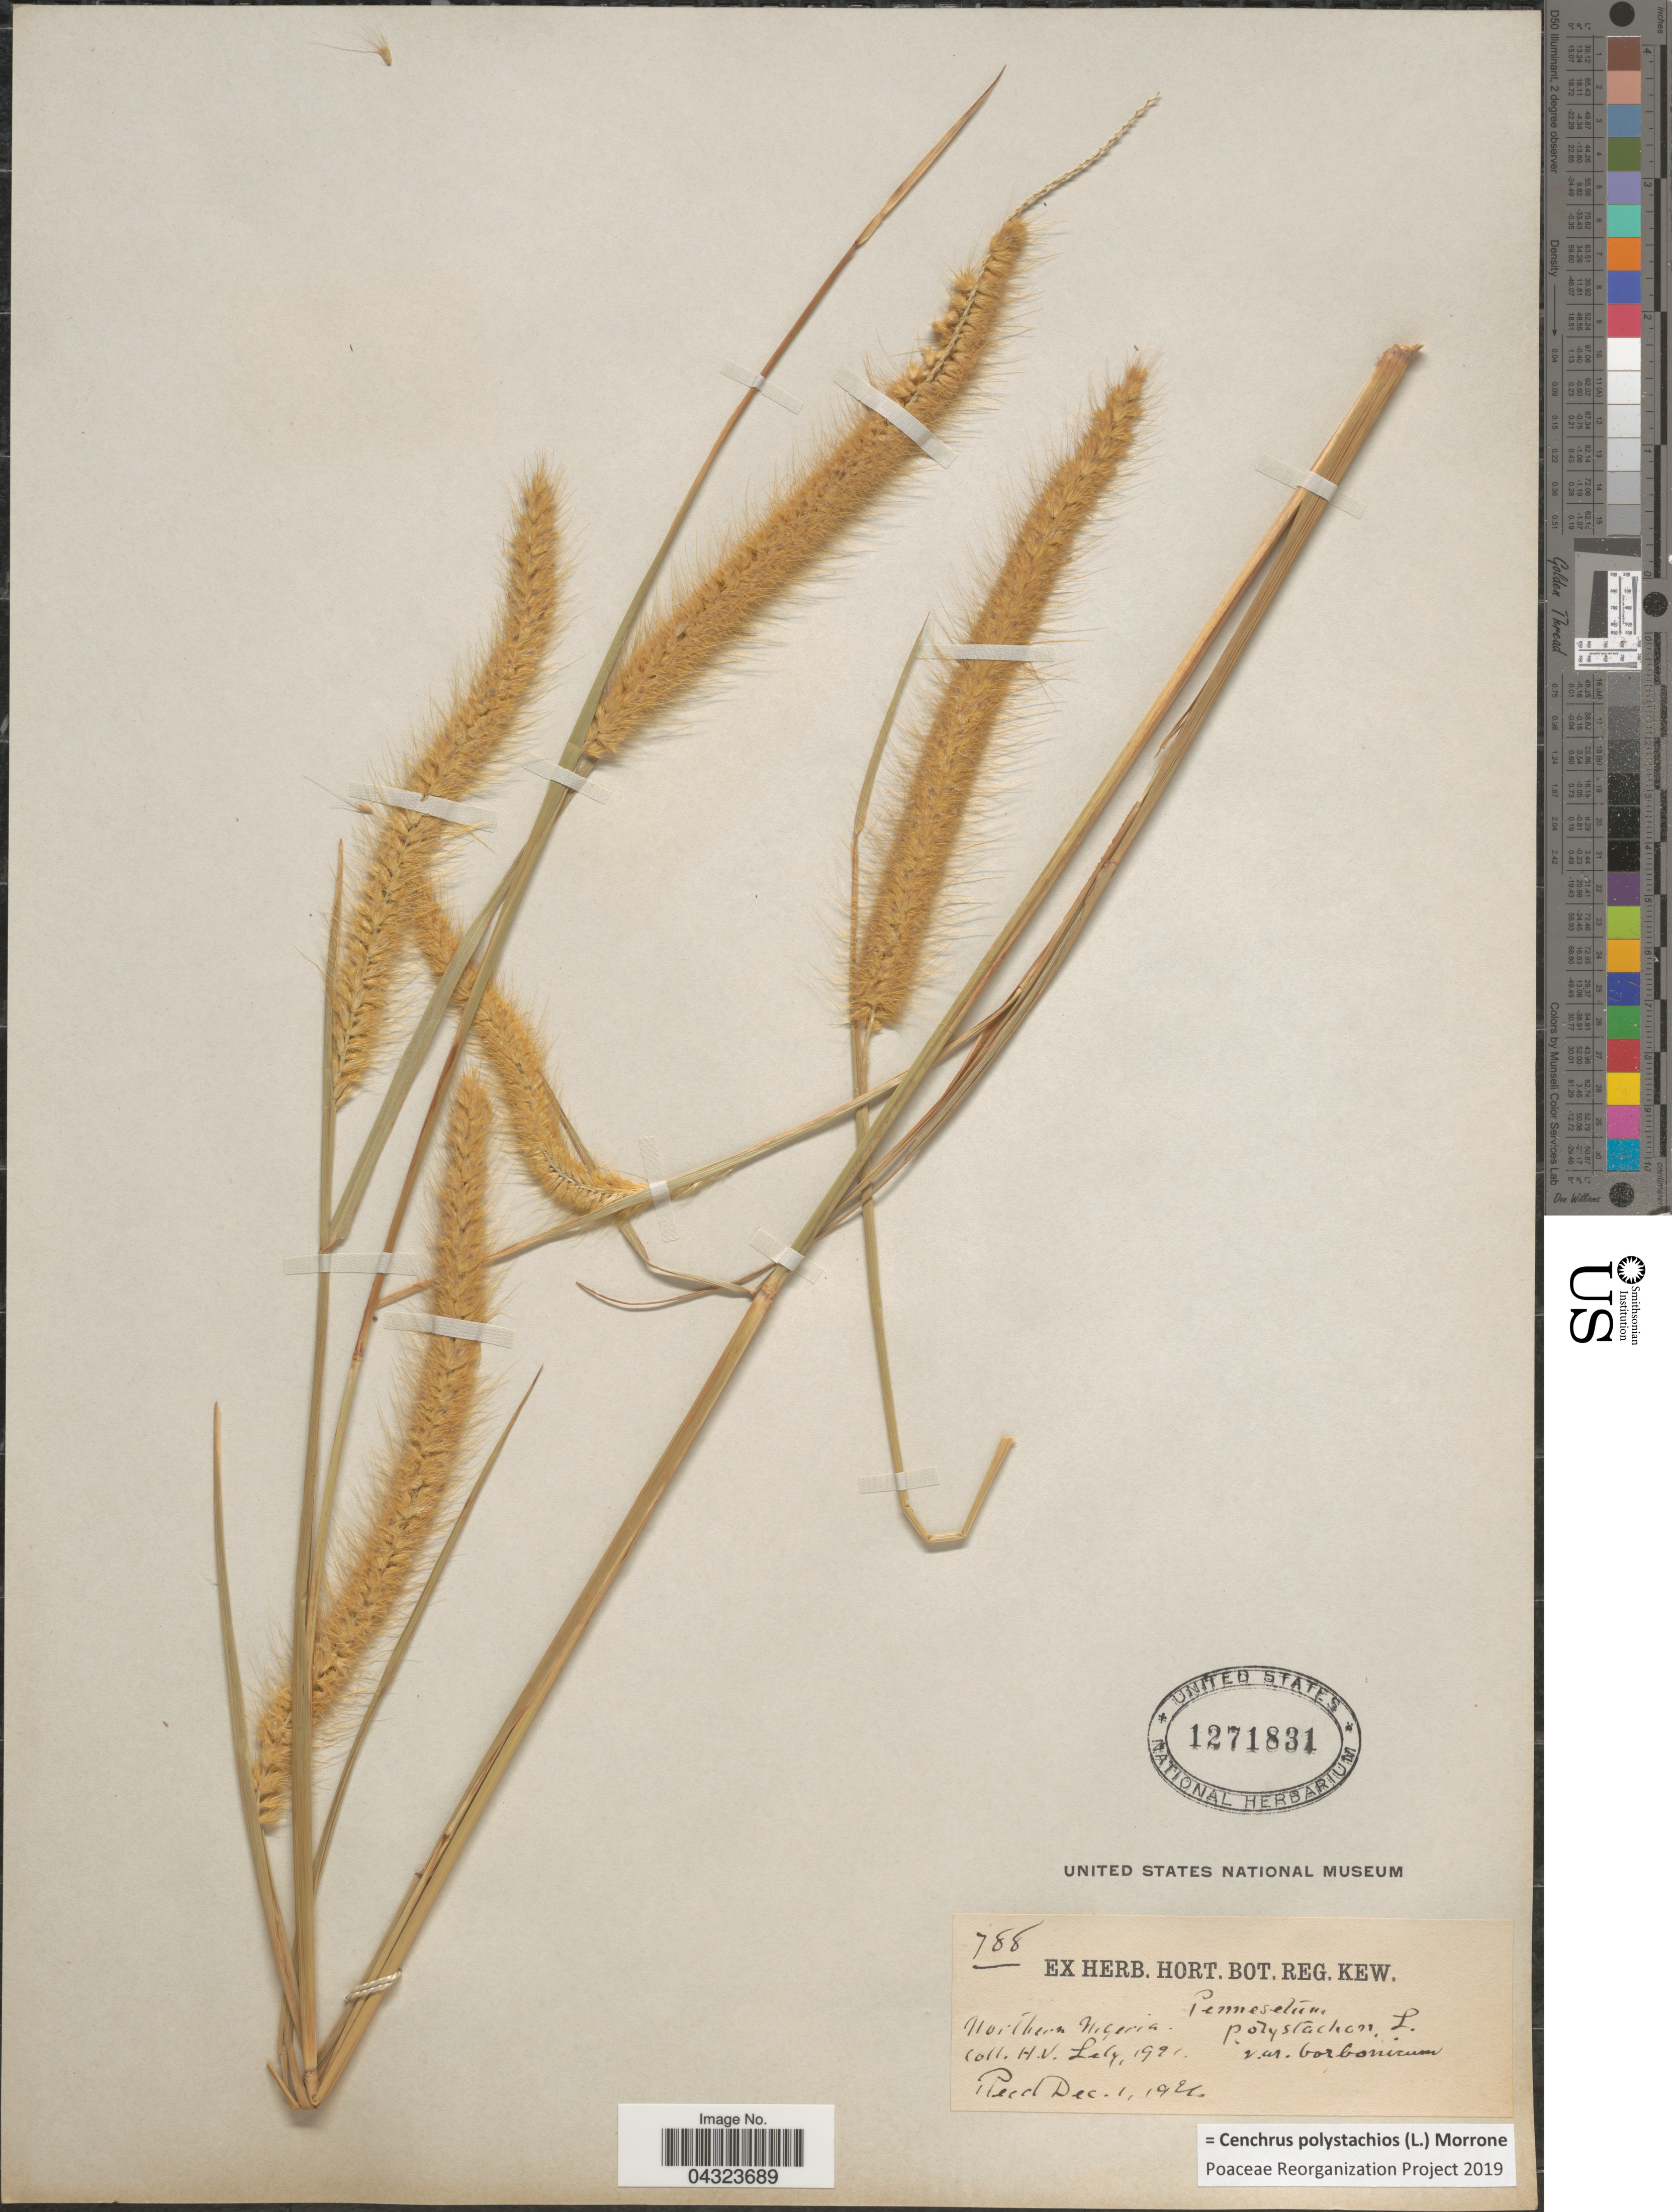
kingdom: Plantae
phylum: Tracheophyta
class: Liliopsida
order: Poales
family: Poaceae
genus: Cenchrus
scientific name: Cenchrus polystachios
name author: (L.) Morrone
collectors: H. Lely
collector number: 788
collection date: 1921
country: Nigeria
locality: Northern Nigeria.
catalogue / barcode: US 1271831